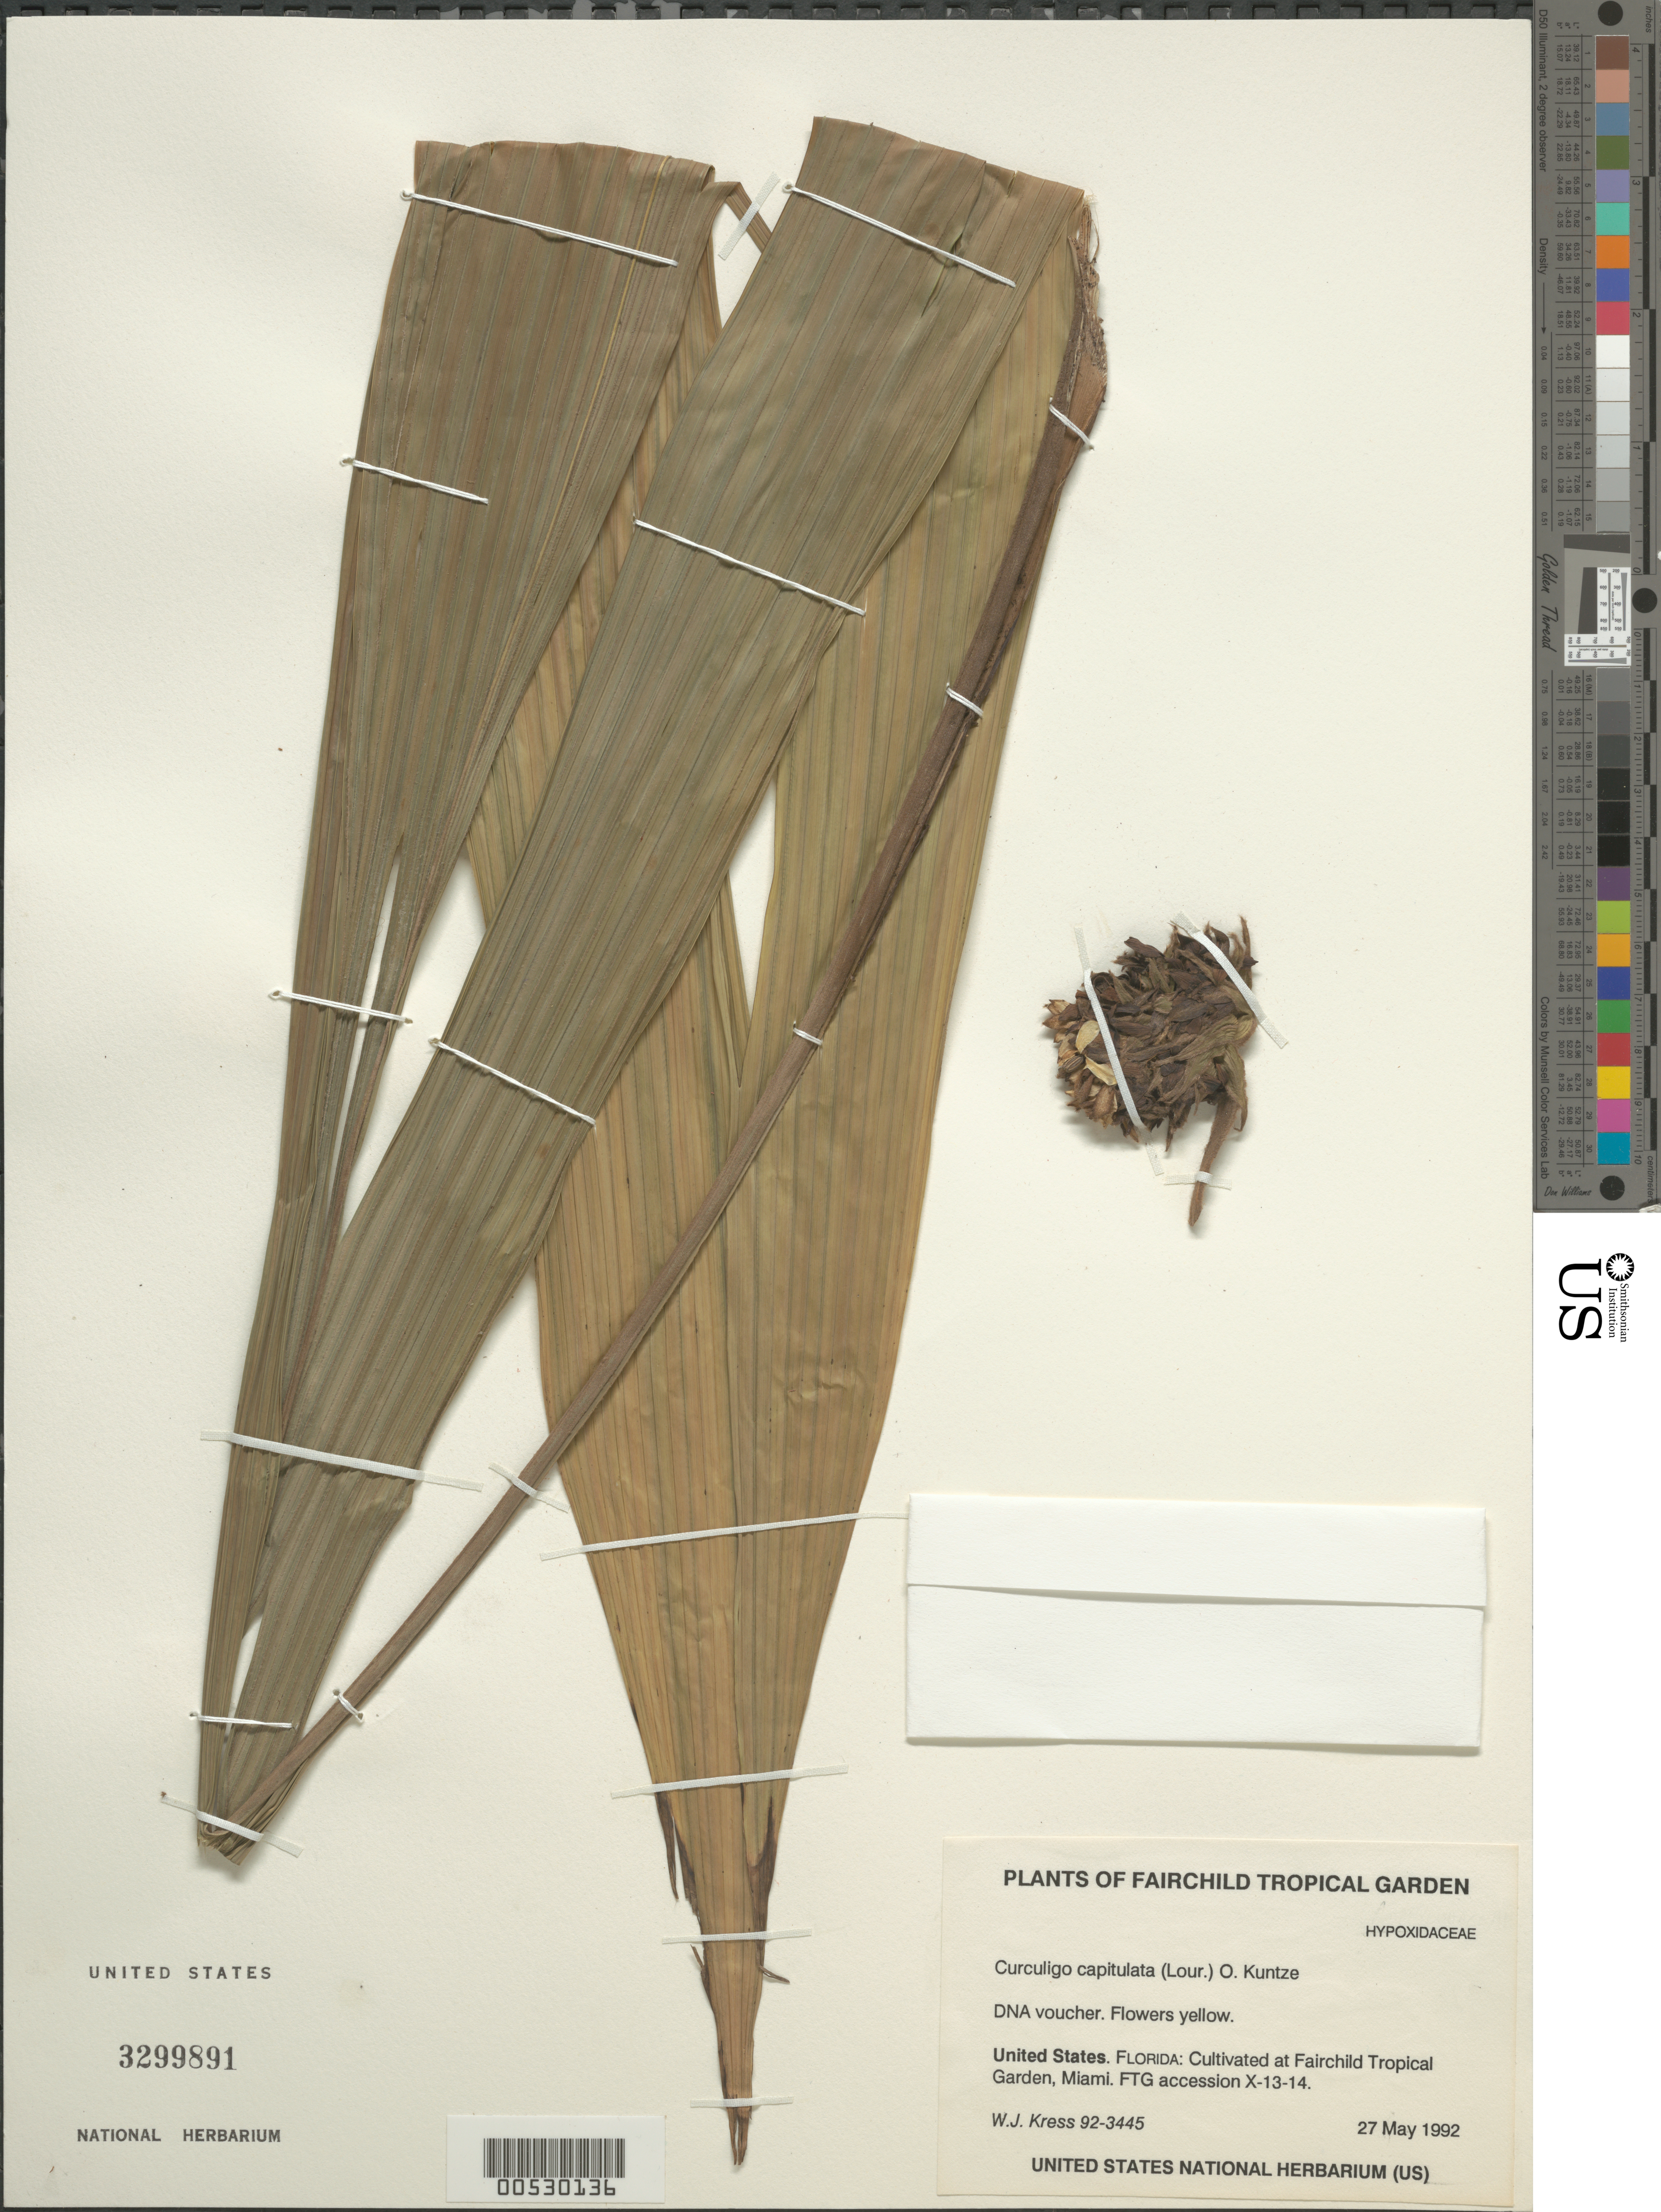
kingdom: Plantae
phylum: Tracheophyta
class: Liliopsida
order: Asparagales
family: Hypoxidaceae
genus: Curculigo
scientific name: Curculigo capitulata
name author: (Lour.) Kuntze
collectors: W. J. Kress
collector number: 92-3445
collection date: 1992-05-27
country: United States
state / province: Florida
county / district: Dade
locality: Miami: Fairchild Tropical Gardens. FTG accession X-13-14.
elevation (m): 0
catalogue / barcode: US 3299891